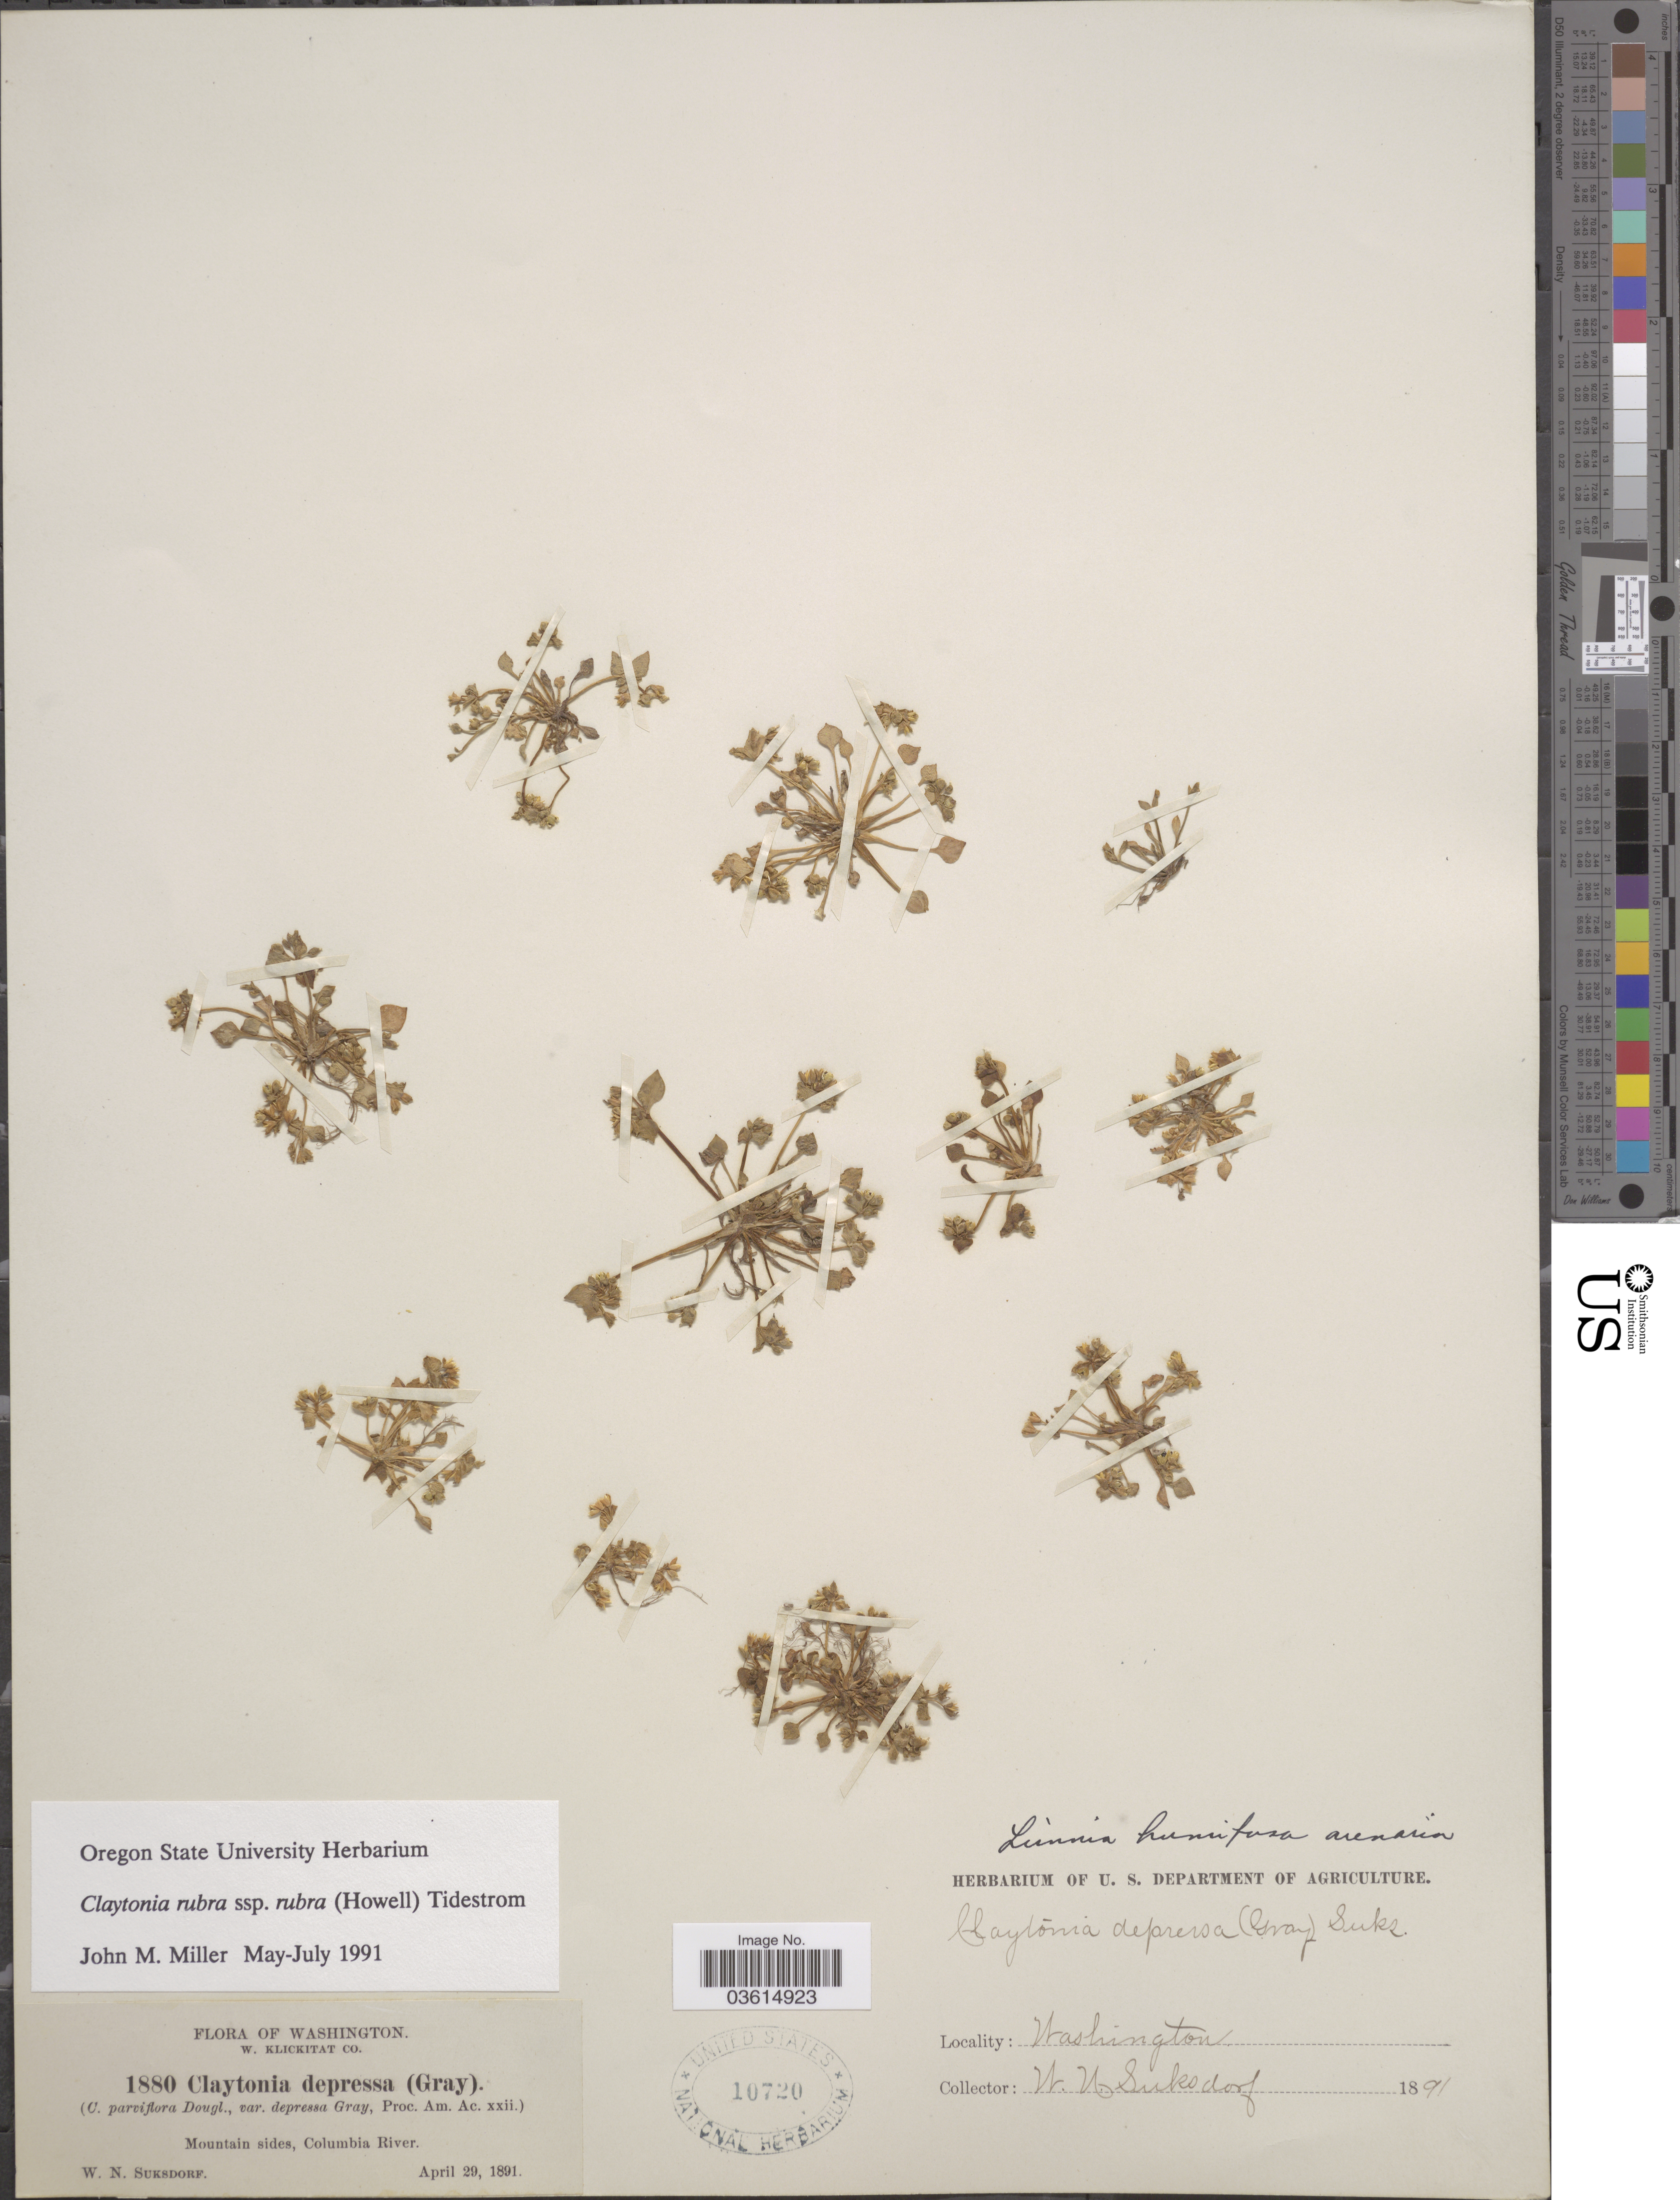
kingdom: Plantae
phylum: Tracheophyta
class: Magnoliopsida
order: Caryophyllales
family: Montiaceae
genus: Claytonia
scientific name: Claytonia rubra subsp. rubra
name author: (Howell) Tidestr.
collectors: W. N. Suksdorf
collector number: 1880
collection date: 1891-04-29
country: United States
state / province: Washington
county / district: Klickitat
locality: W. Klickitat Co. Mountain sides, Columbia River.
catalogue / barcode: US 10720